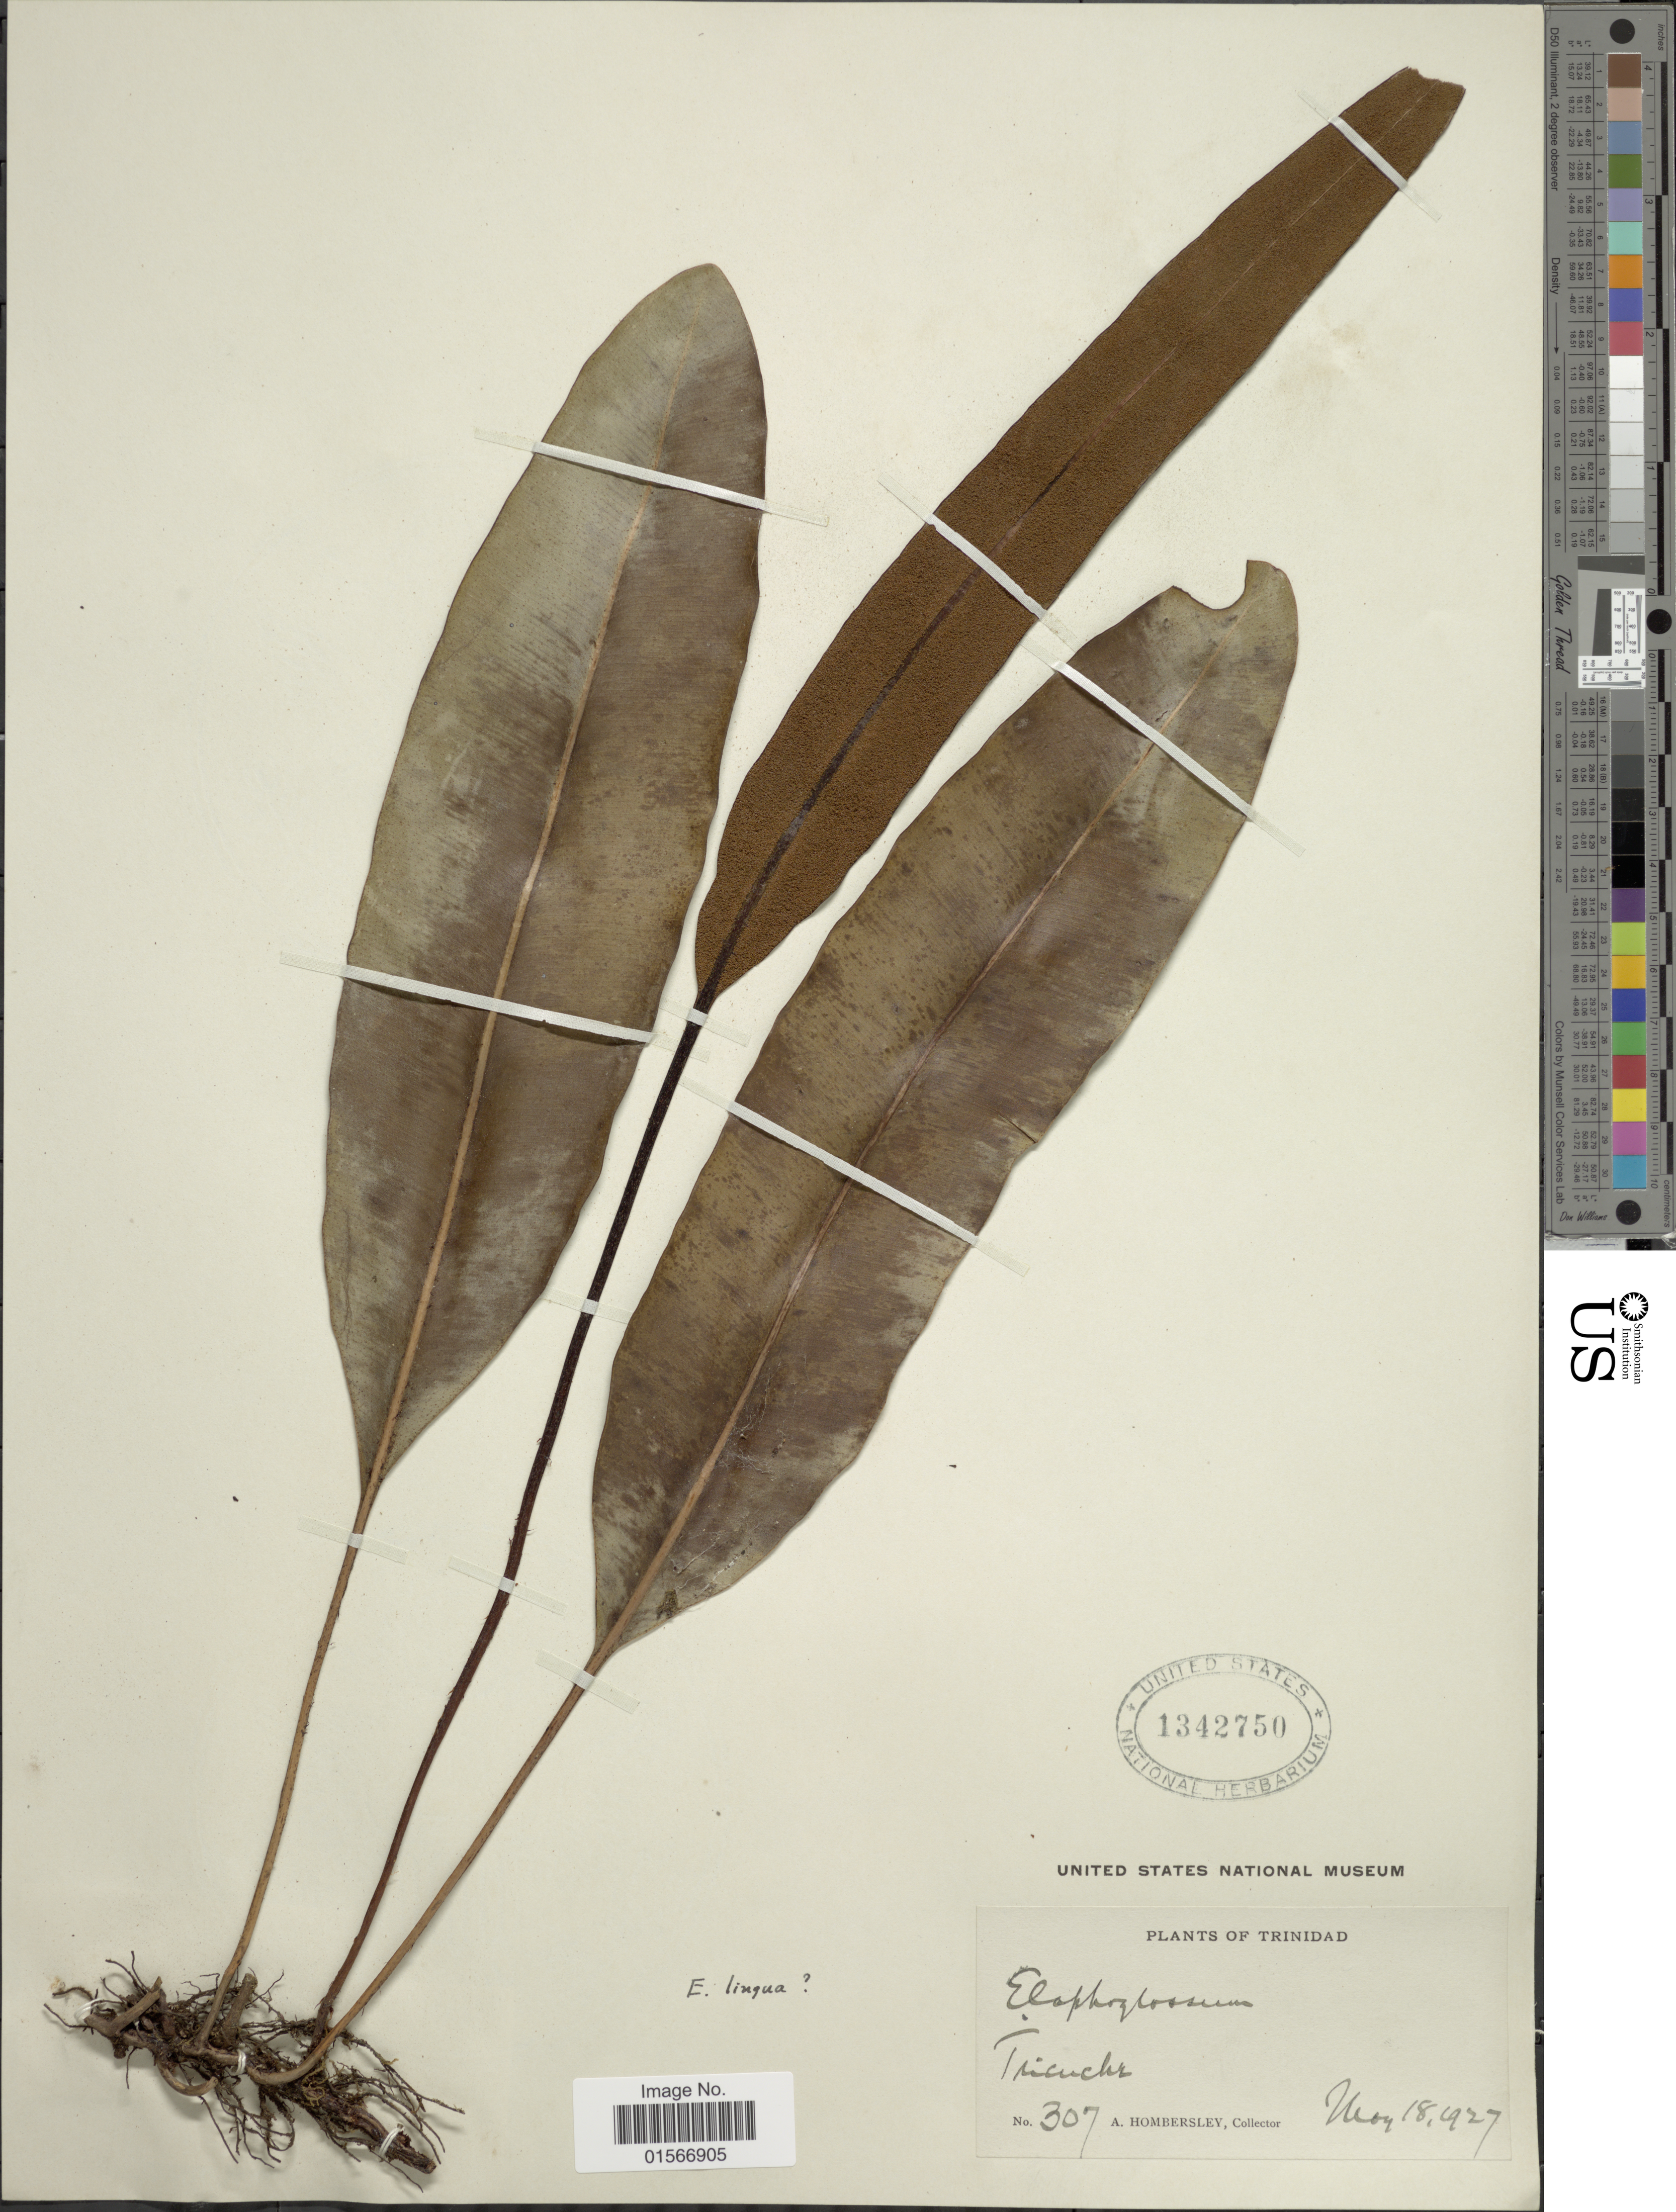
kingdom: Plantae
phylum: Tracheophyta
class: Polypodiopsida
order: Polypodiales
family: Dryopteridaceae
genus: Elaphoglossum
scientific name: Elaphoglossum lingua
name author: (C. Presl) Brack.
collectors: A. Hombersley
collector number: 307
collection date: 1927-05-18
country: Trinidad and Tobago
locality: Trinidad, Tucuche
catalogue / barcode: US 1342750